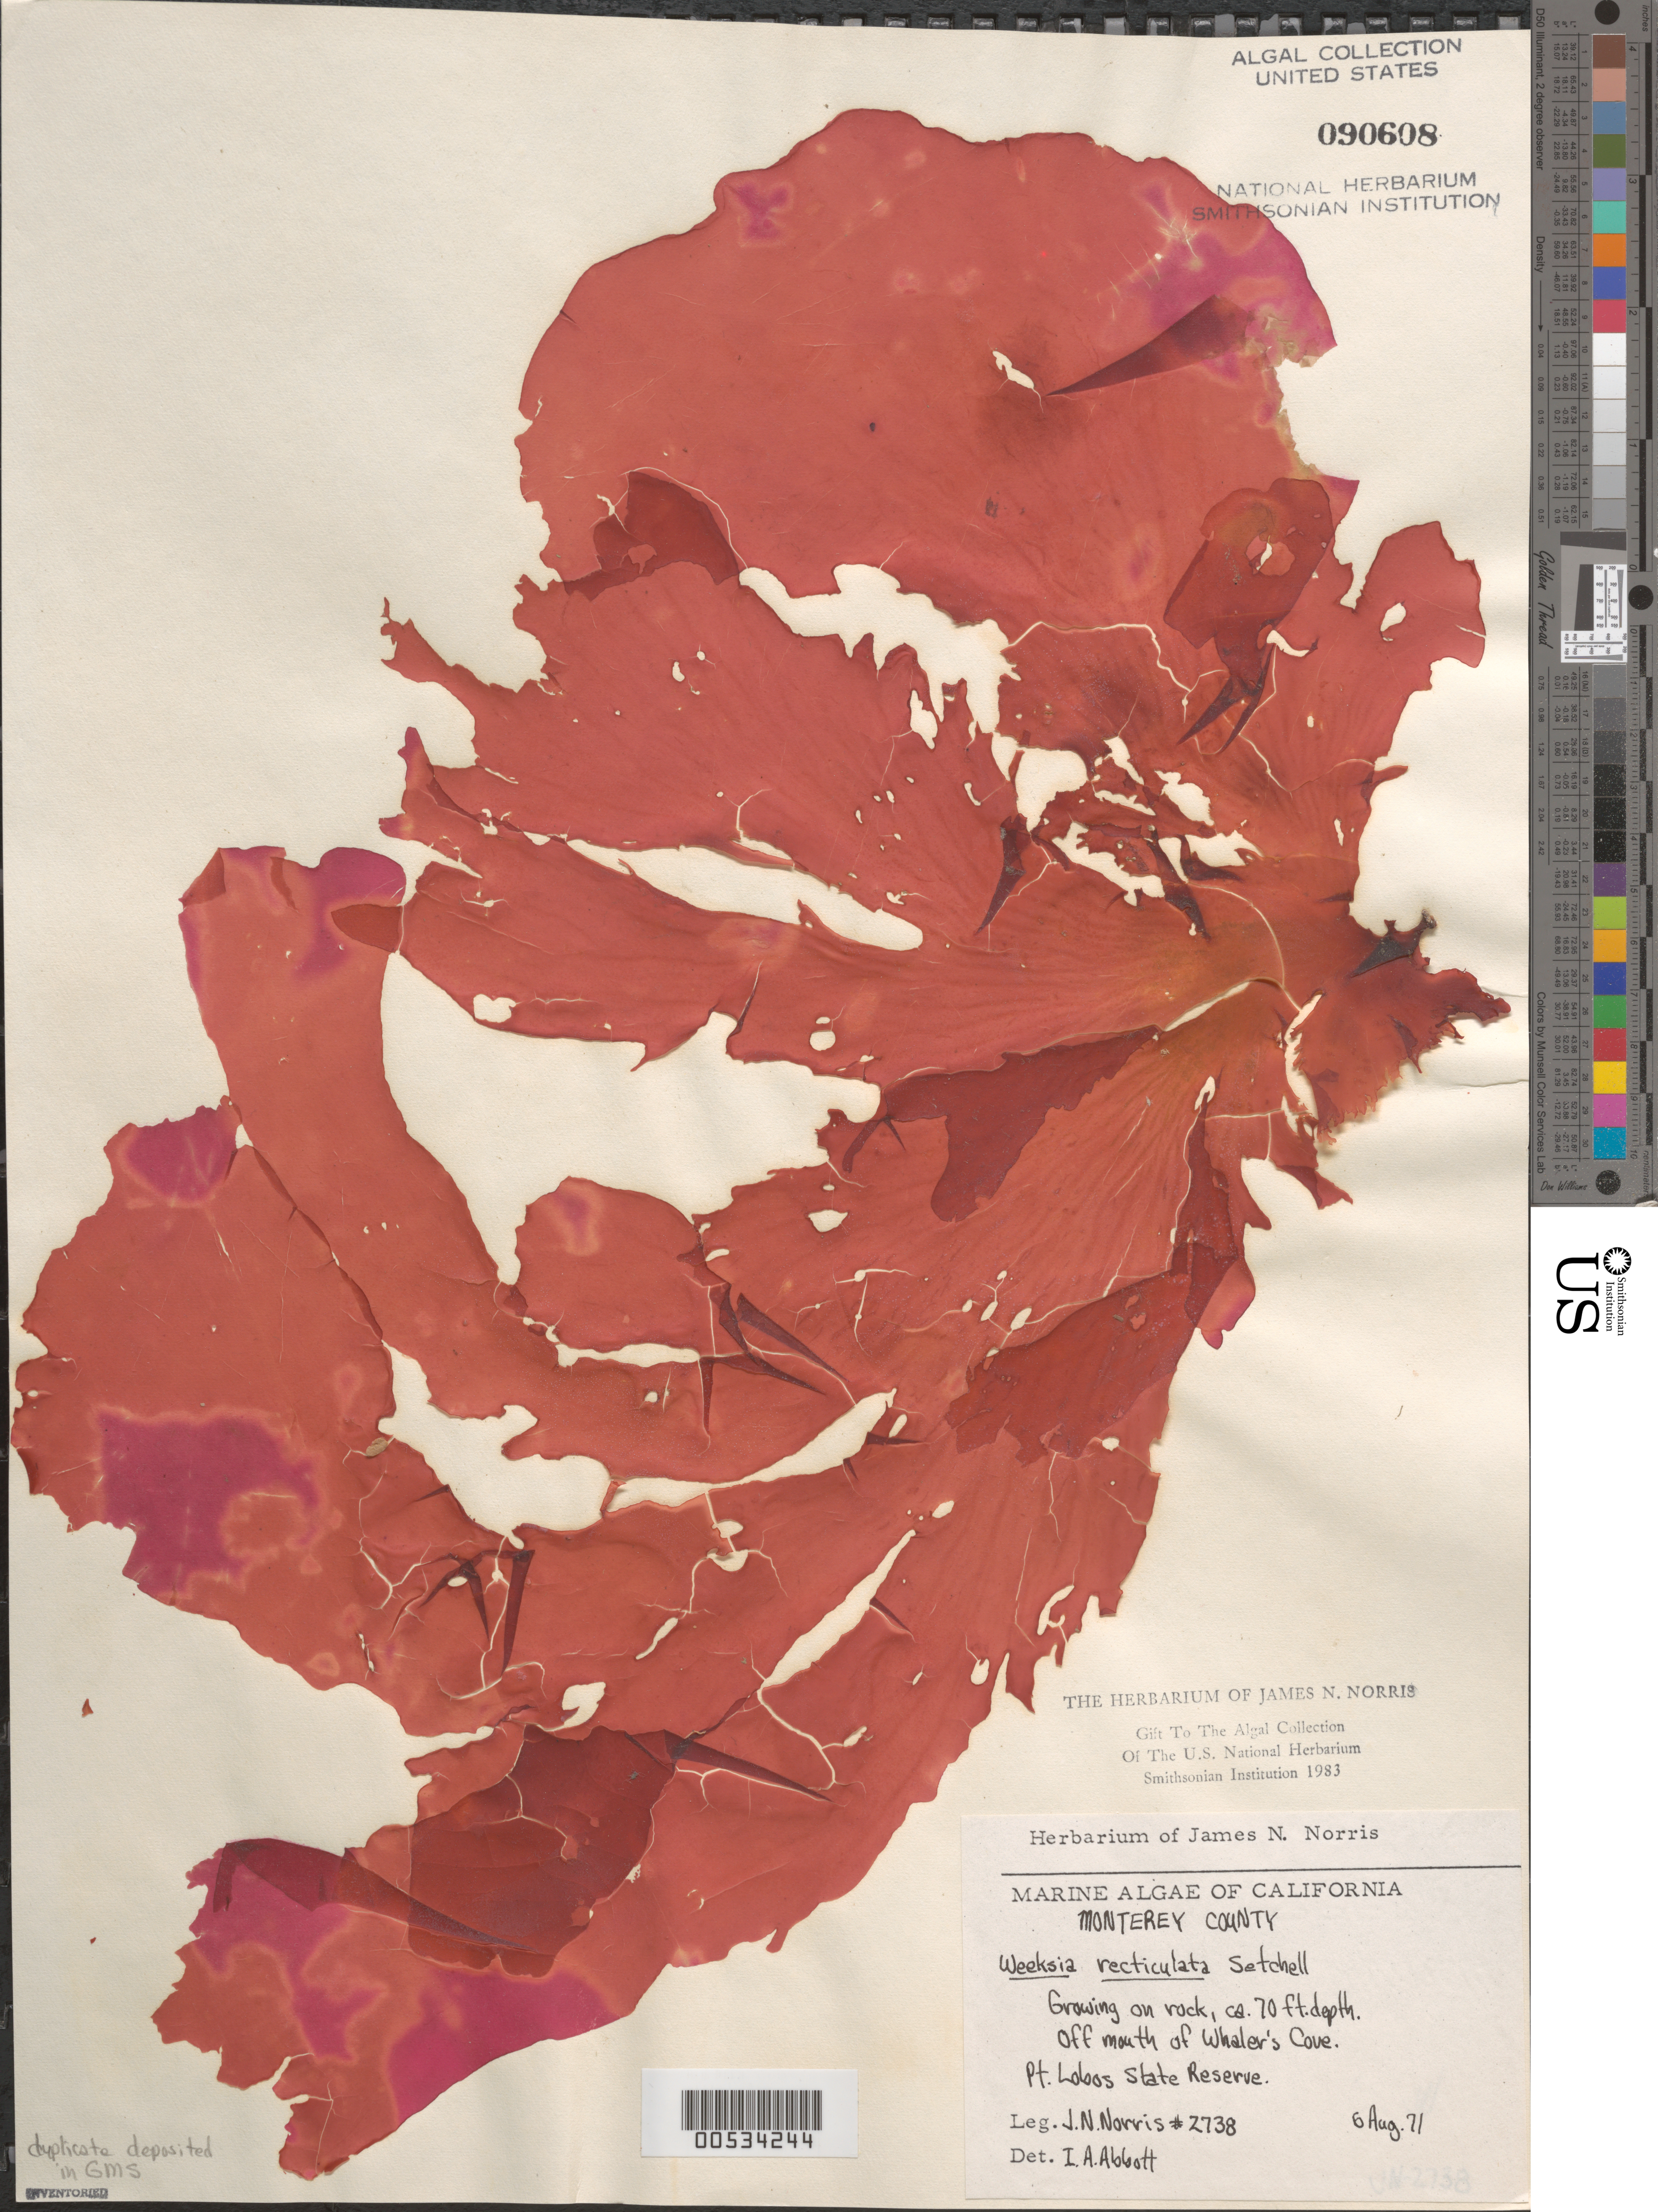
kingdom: Plantae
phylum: Rhodophyta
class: Florideophyceae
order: Gigartinales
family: Dumontiaceae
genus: Weeksia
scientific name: Weeksia reticulata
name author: Setch.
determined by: Abbott, Isabella A.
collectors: J. N. Norris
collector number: JN-2738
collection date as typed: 06 Aug 1971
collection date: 1971-08-06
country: United States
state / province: California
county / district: Monterey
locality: Point Lobos State Reserve, off Whaler's Cove mouth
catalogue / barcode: US 90608